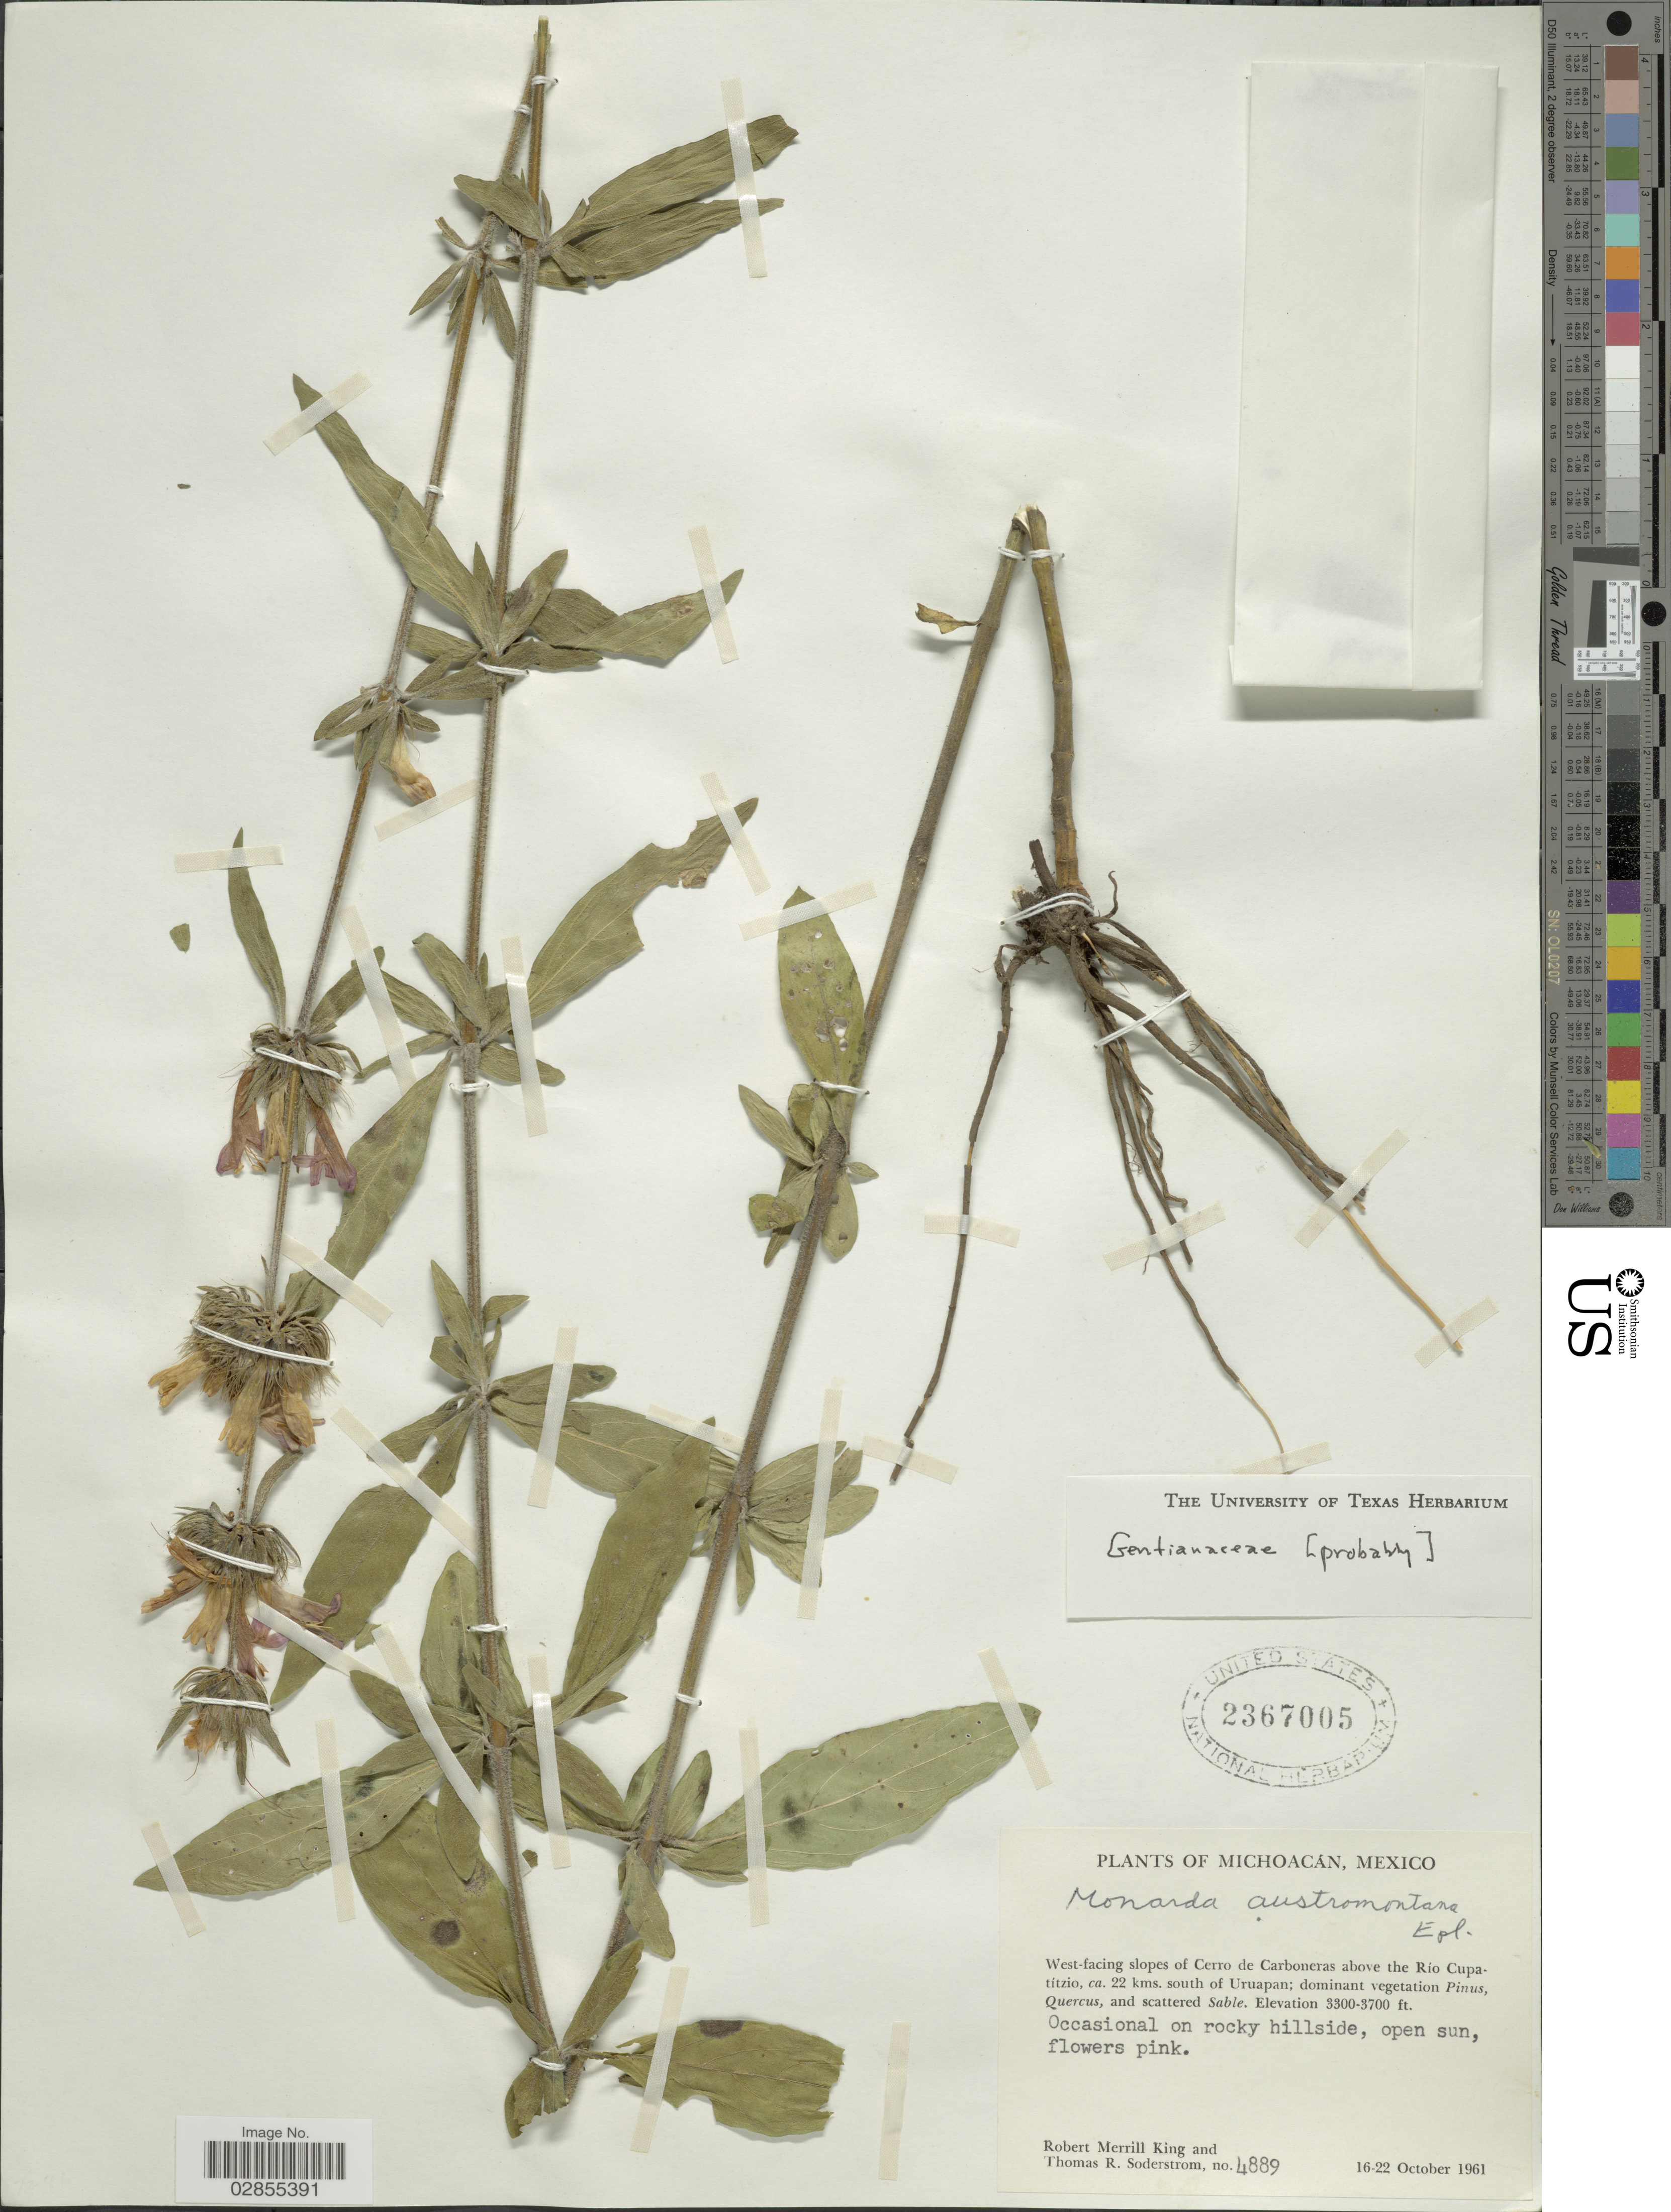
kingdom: Plantae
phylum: Tracheophyta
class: Magnoliopsida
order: Lamiales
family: Acanthaceae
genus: Dyschoriste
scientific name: Dyschoriste augustifolia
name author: Kuntze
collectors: R. M. King & T. R. Soderstrom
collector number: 4889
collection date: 1961-10-16/1961-10-22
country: Mexico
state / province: Michoacán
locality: West-facing slopes of Cerro de Carboneras above the Río Cupatítzo, ca. 22 kms. south of Uruapan.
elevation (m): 1006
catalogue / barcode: US 2367005